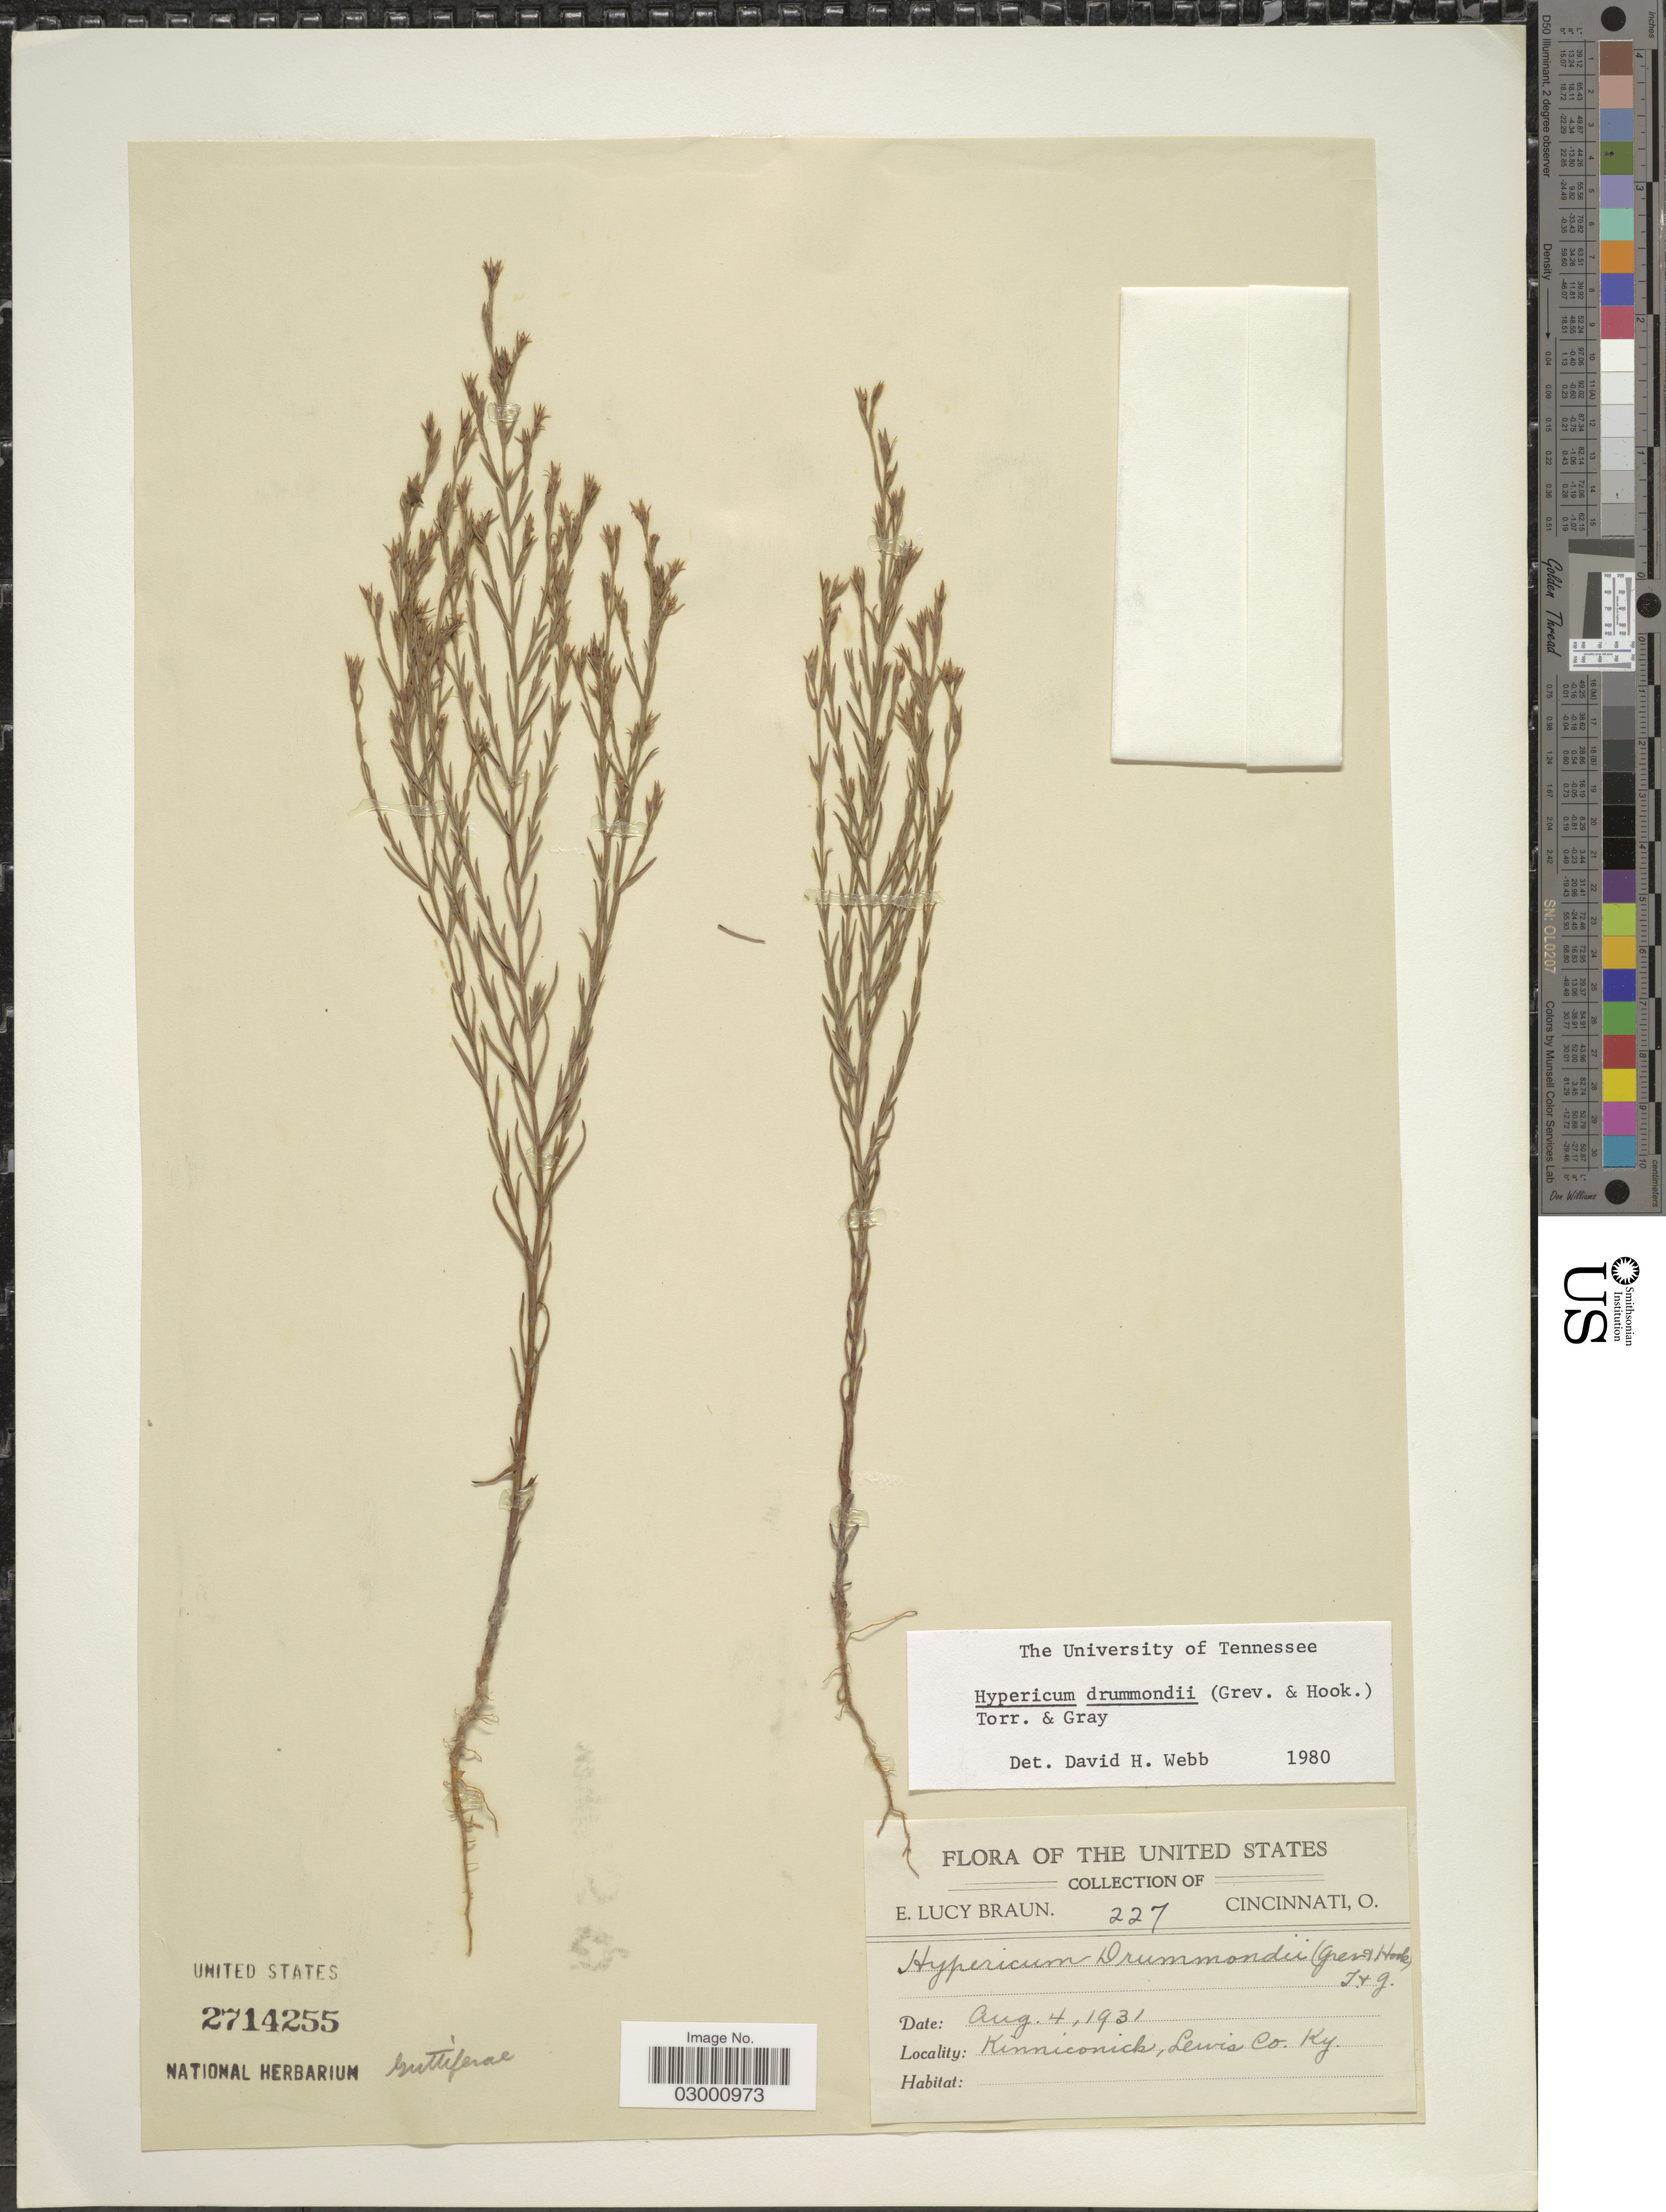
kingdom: Plantae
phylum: Tracheophyta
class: Magnoliopsida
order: Malpighiales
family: Hypericaceae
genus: Hypericum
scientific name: Hypericum drummondii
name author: (Grev. & Hook.) Torr. & A. Gray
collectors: E. L. Braun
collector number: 227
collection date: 1931-08-04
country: United States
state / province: Kentucky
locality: Kinniconick, Lewis Co.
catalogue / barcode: US 2714255